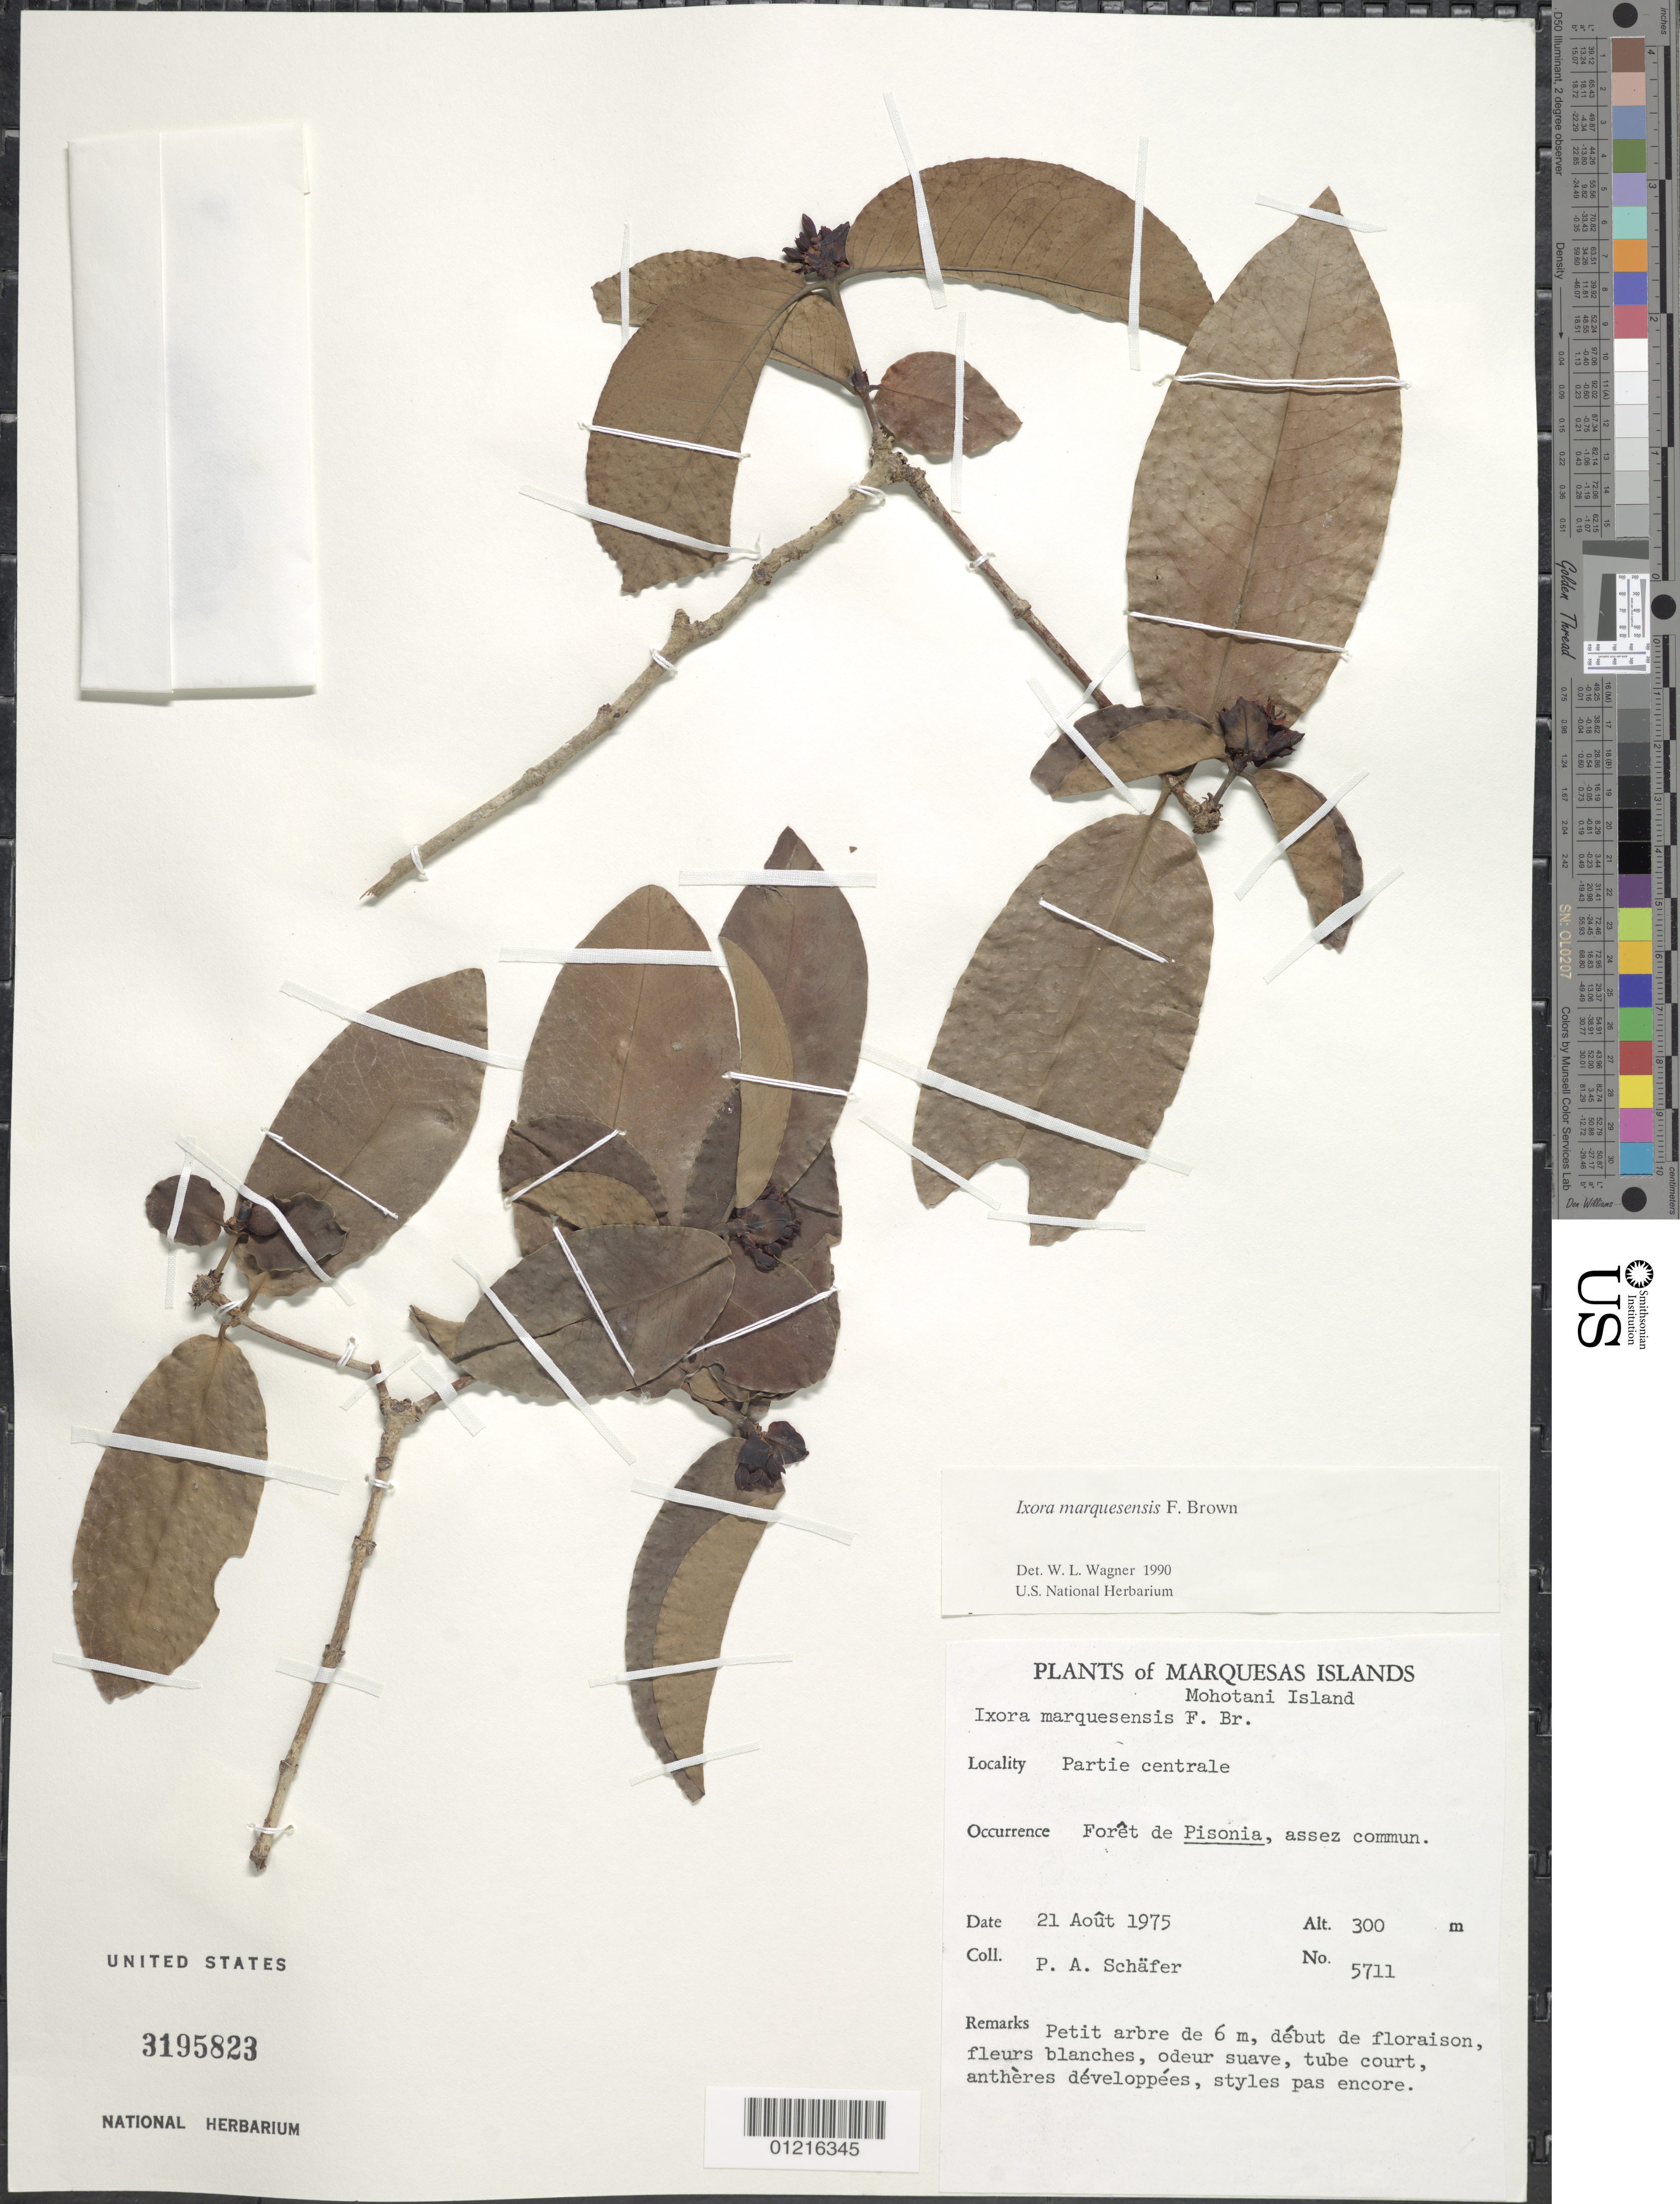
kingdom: Plantae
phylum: Tracheophyta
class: Magnoliopsida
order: Gentianales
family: Rubiaceae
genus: Ixora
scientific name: Ixora marquesensis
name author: F. Br.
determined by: Wagner, W. L., (BOT), Smithsonian Institution - National Museum of Natural History (UNITED STATES)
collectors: P. A. Schäfer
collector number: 5711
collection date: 1975-08-21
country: French Polynesia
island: Mohotani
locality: partie centrale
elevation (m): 300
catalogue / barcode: US 3195823